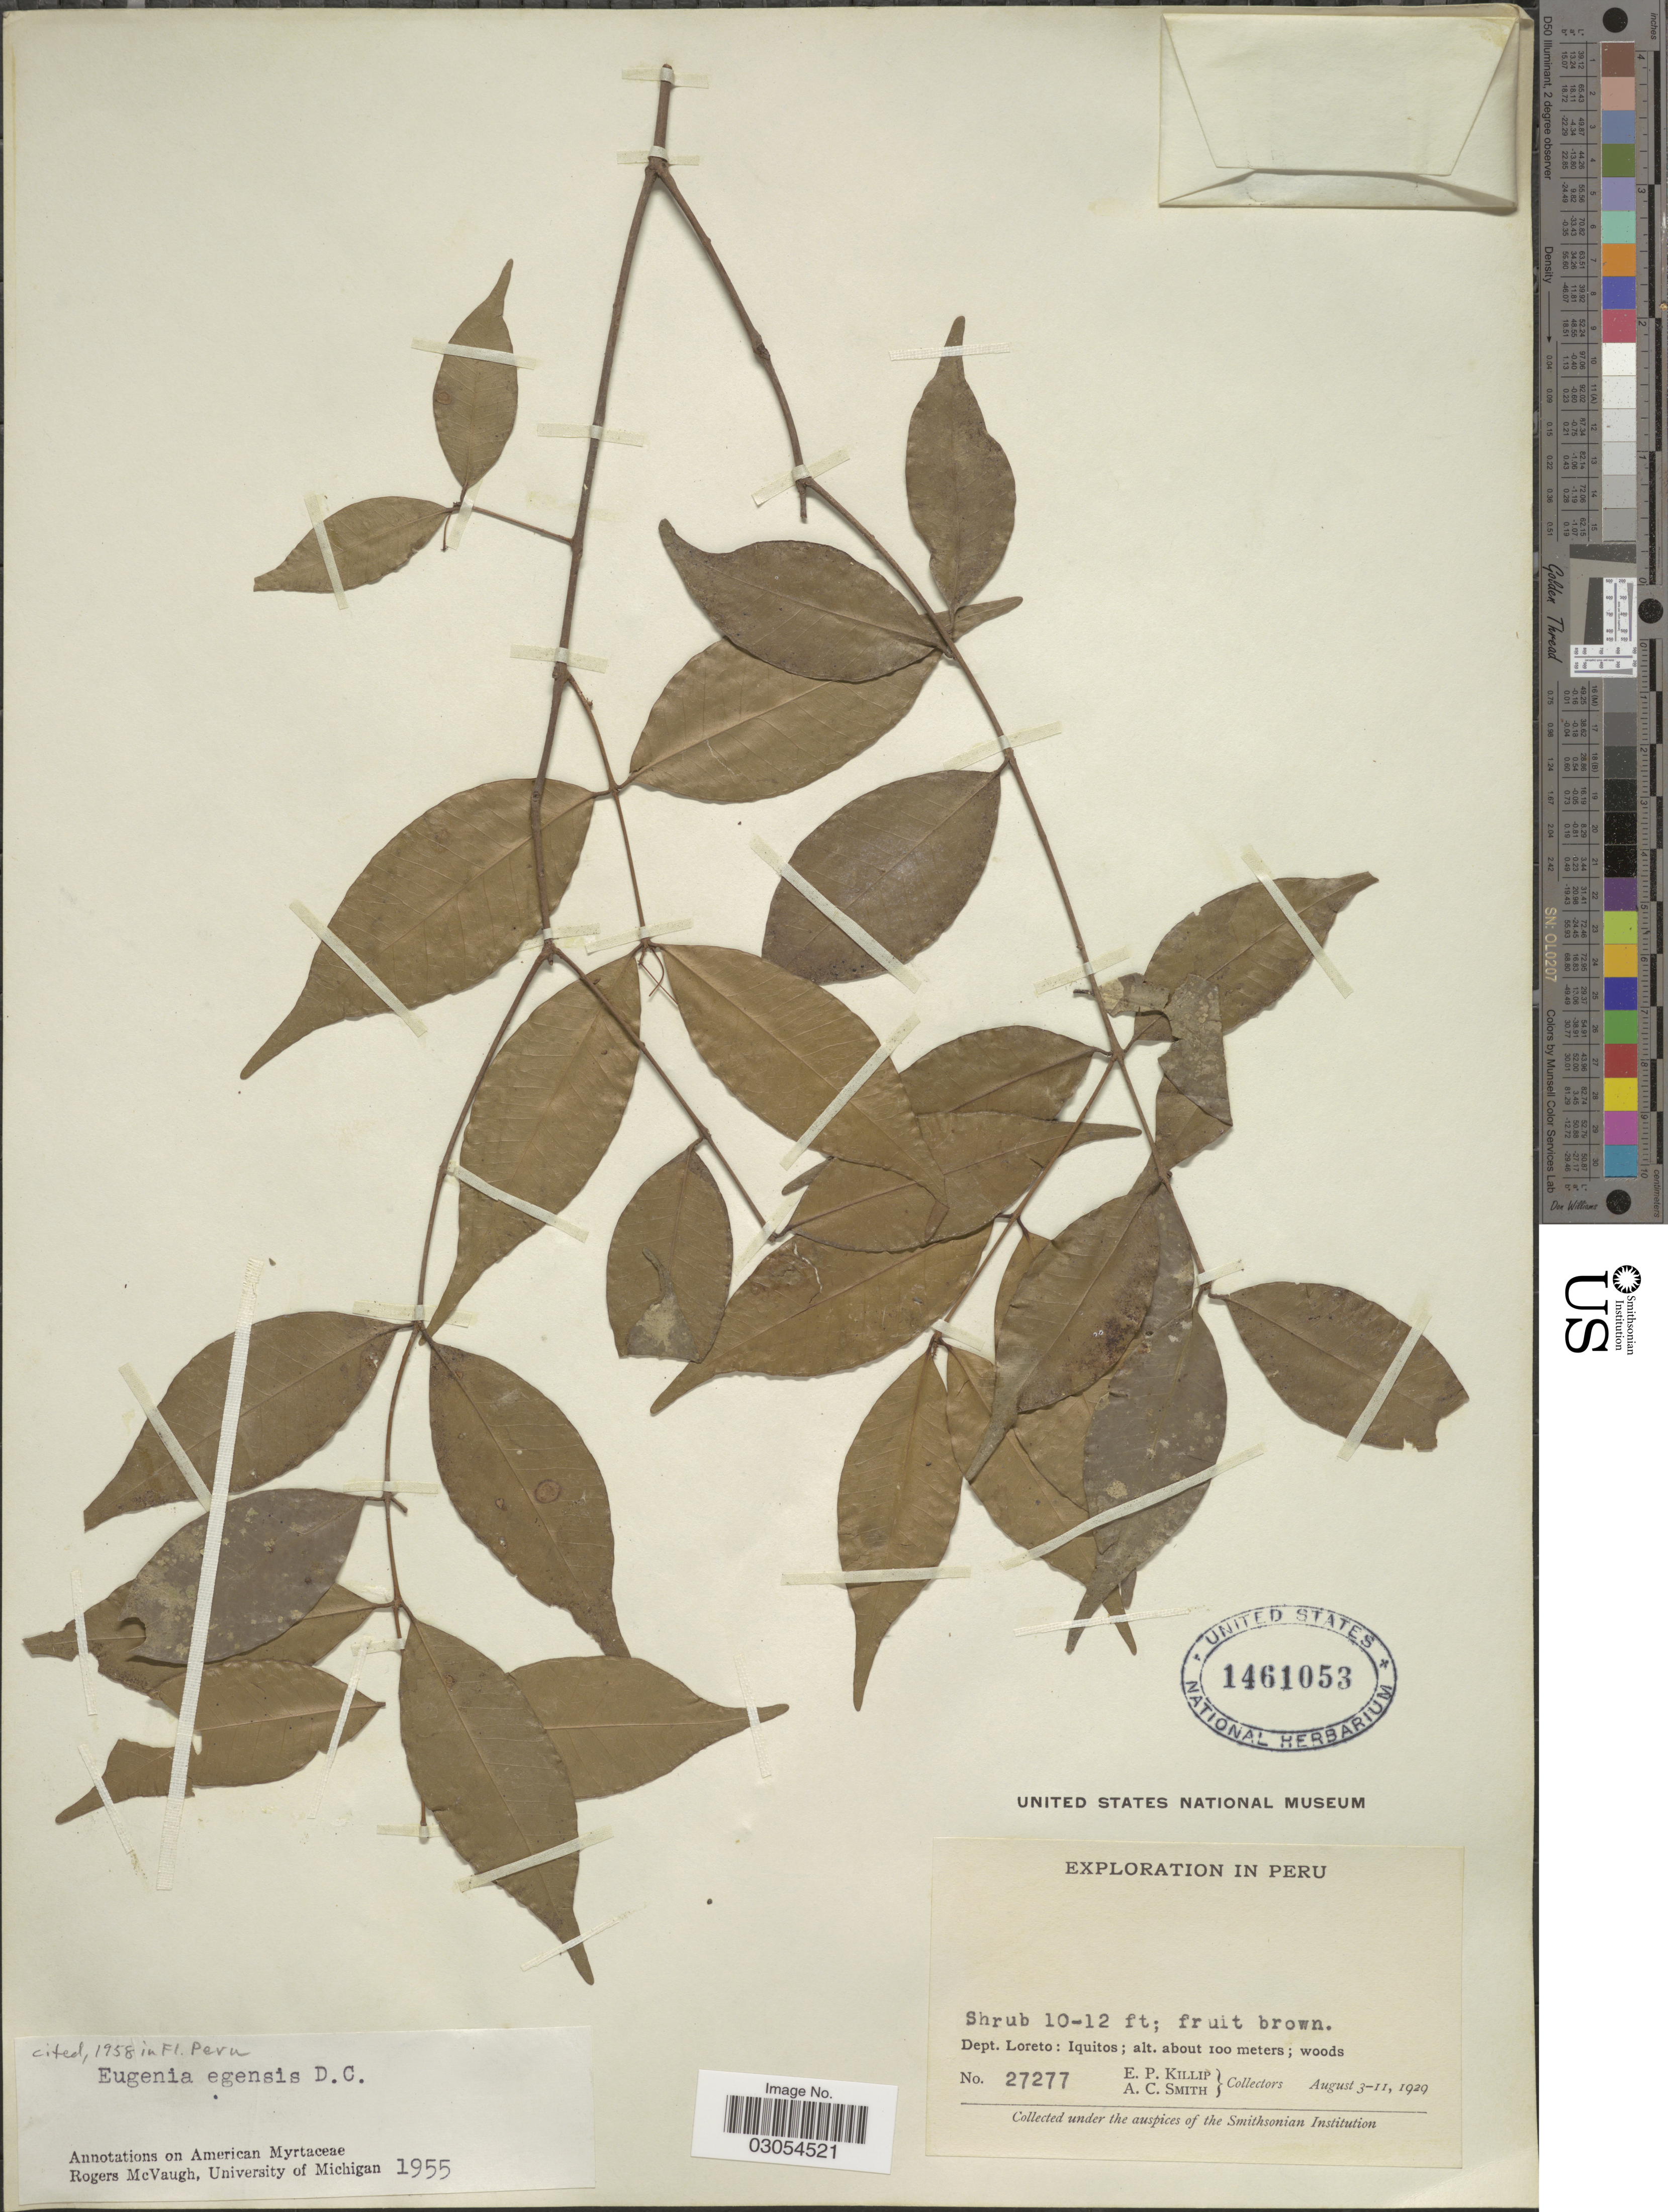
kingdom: Plantae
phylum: Tracheophyta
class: Magnoliopsida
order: Myrtales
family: Myrtaceae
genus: Eugenia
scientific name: Eugenia egensis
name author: DC.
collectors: E. P. Killip & A. C. Smith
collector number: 27277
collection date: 1929-08-03/1929-08-11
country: Peru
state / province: Loreto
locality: Dept. Loreto: Iquitos.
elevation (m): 100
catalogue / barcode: US 1461053